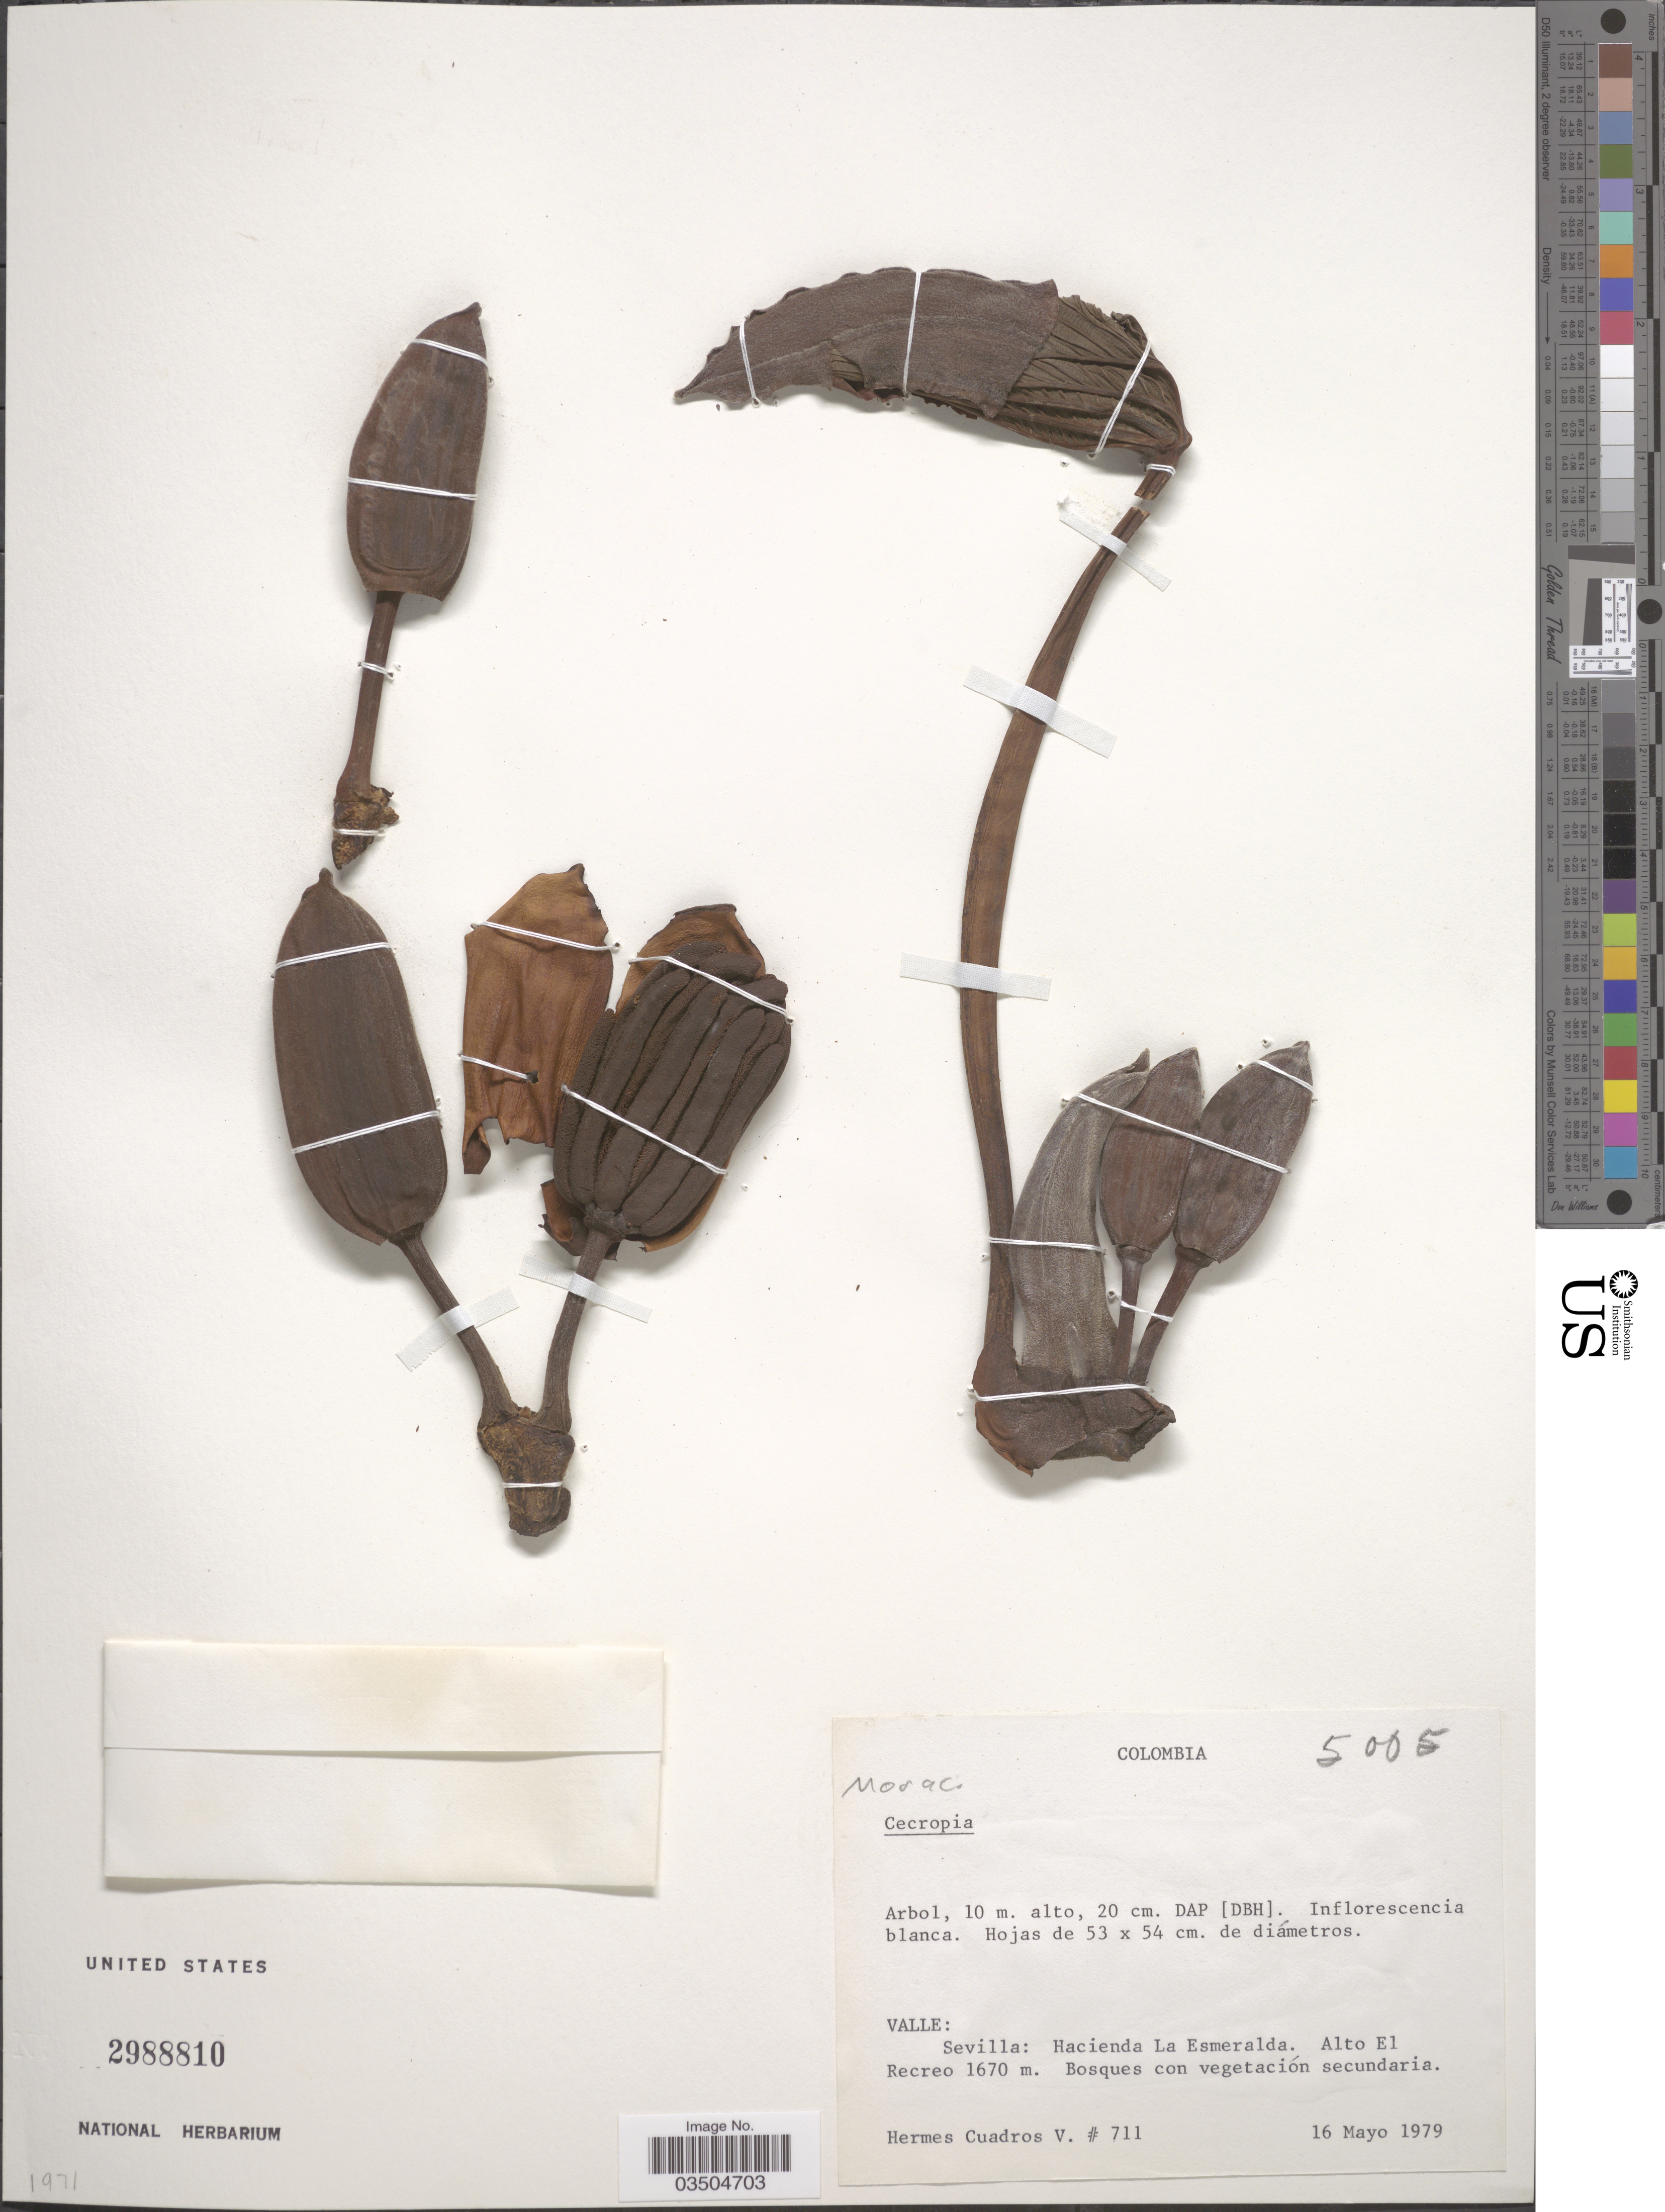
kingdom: Plantae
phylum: Tracheophyta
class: Magnoliopsida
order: Rosales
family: Urticaceae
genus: Cecropia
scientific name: Cecropia sp.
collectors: H. Cuadros V.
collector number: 711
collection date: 1979-05-16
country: Colombia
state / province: Valle del Cauca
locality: Valle: Sevilla: Hacienda La Esmeralda. Alto El Recreo.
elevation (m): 1670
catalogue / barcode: US 2988810